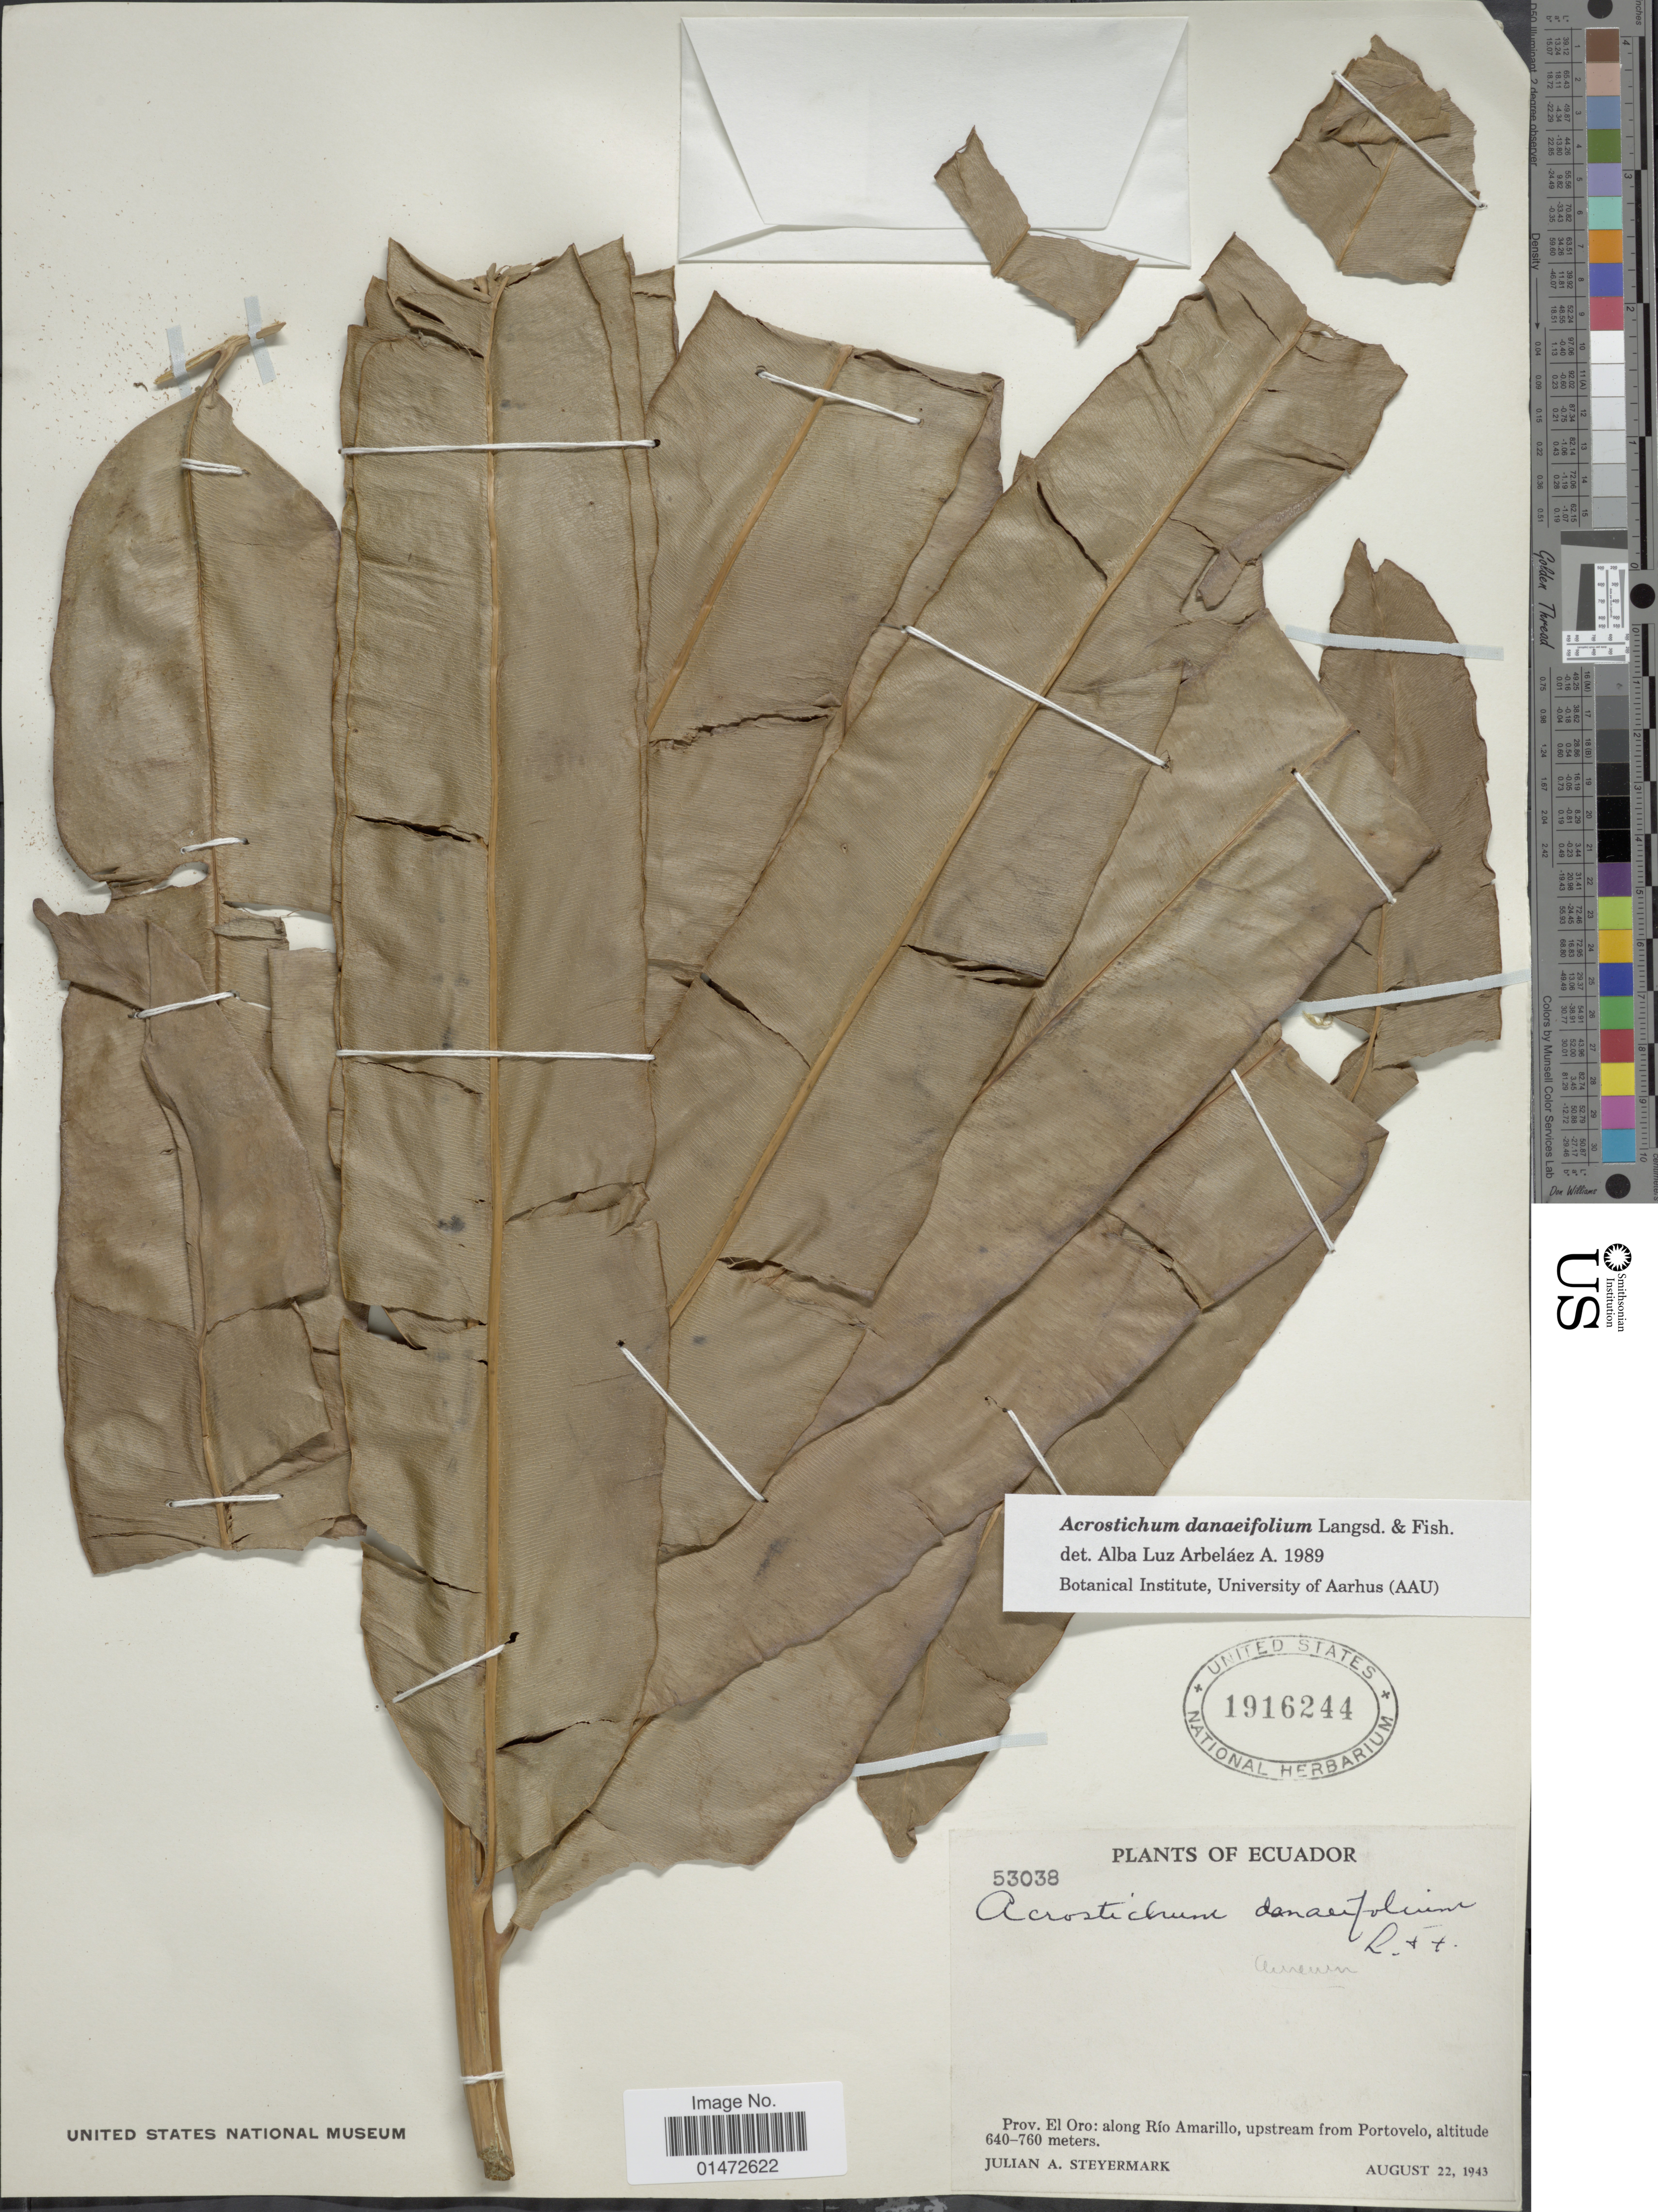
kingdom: Plantae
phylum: Tracheophyta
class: Polypodiopsida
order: Polypodiales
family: Pteridaceae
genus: Acrostichum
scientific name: Acrostichum danaeifolium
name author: Langsd. & Fisch.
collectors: J. Steyermark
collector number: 53038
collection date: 1943-08-22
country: Ecuador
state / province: El Oro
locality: Along Río Amarillo, upstream from Portovelo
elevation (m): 640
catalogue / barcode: US 1916244